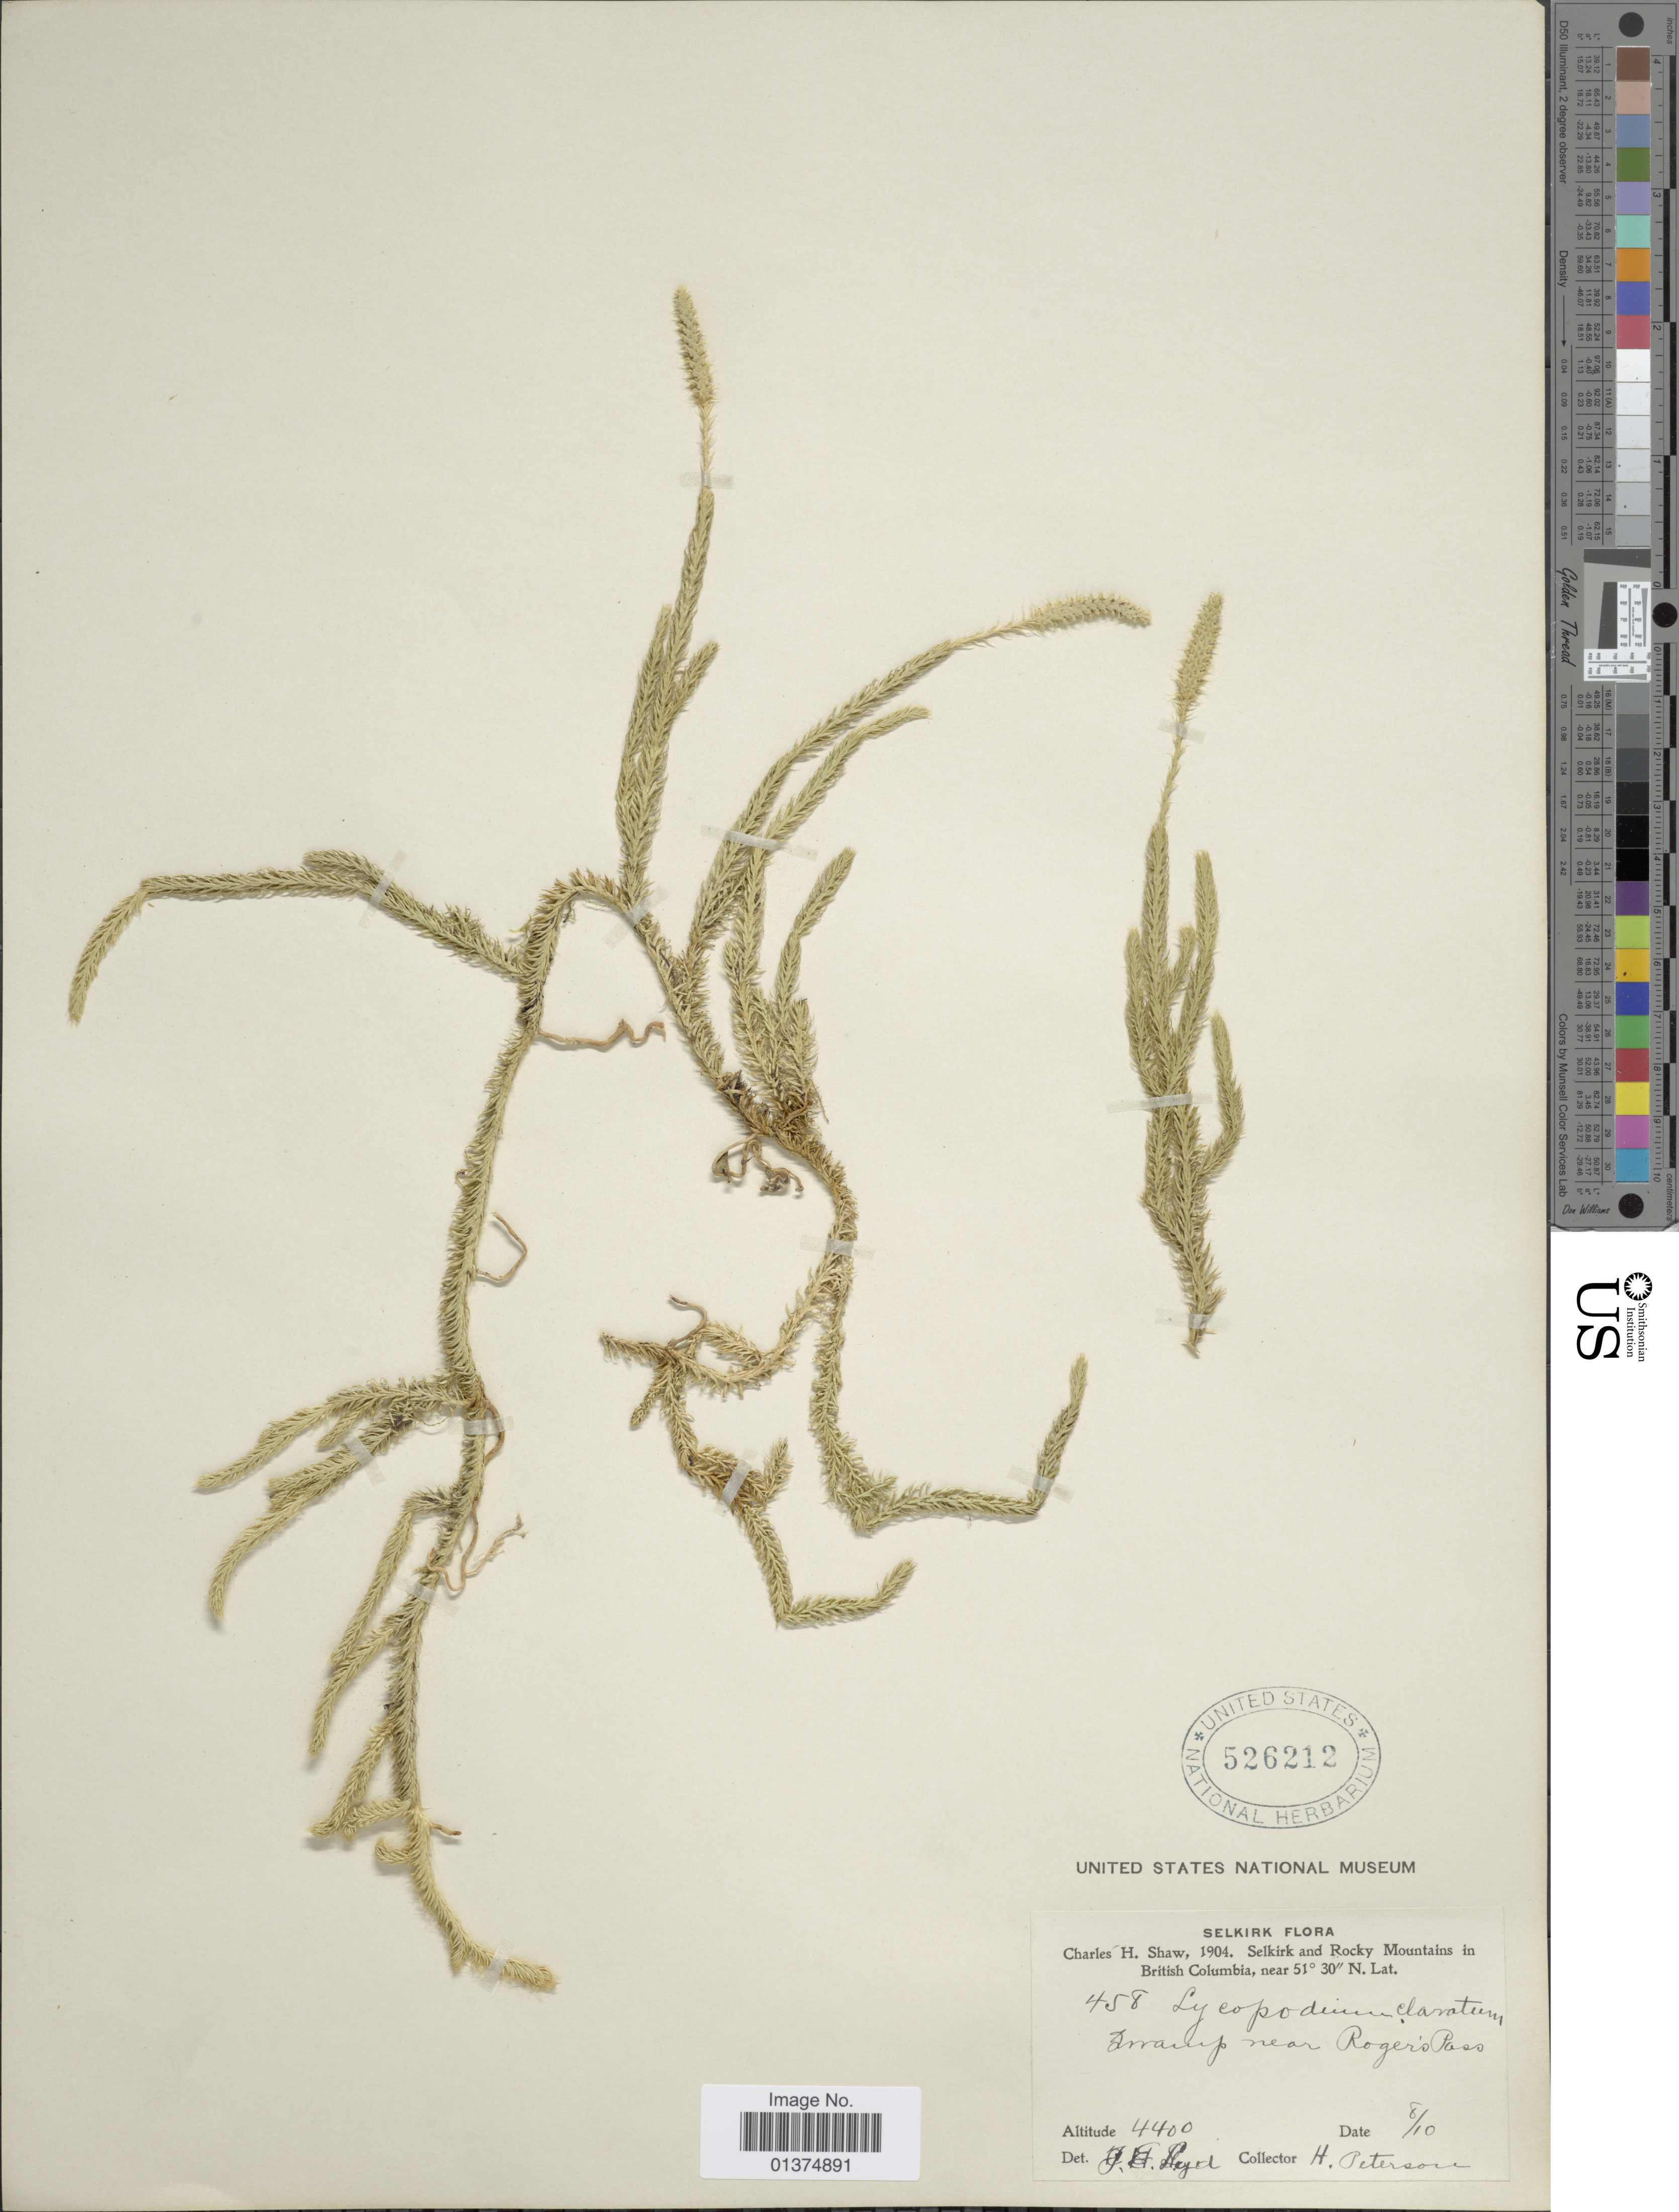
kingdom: Plantae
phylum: Tracheophyta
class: Lycopodiopsida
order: Lycopodiales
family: Lycopodiaceae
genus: Lycopodium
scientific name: Lycopodium lagopus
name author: Zinserl. ex Kuzen.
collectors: H. Peterson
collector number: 458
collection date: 1904-08-10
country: Canada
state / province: British Columbia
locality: Selkirk and Rocky Mountains , Swamp near Rogers Pass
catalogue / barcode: US 526212